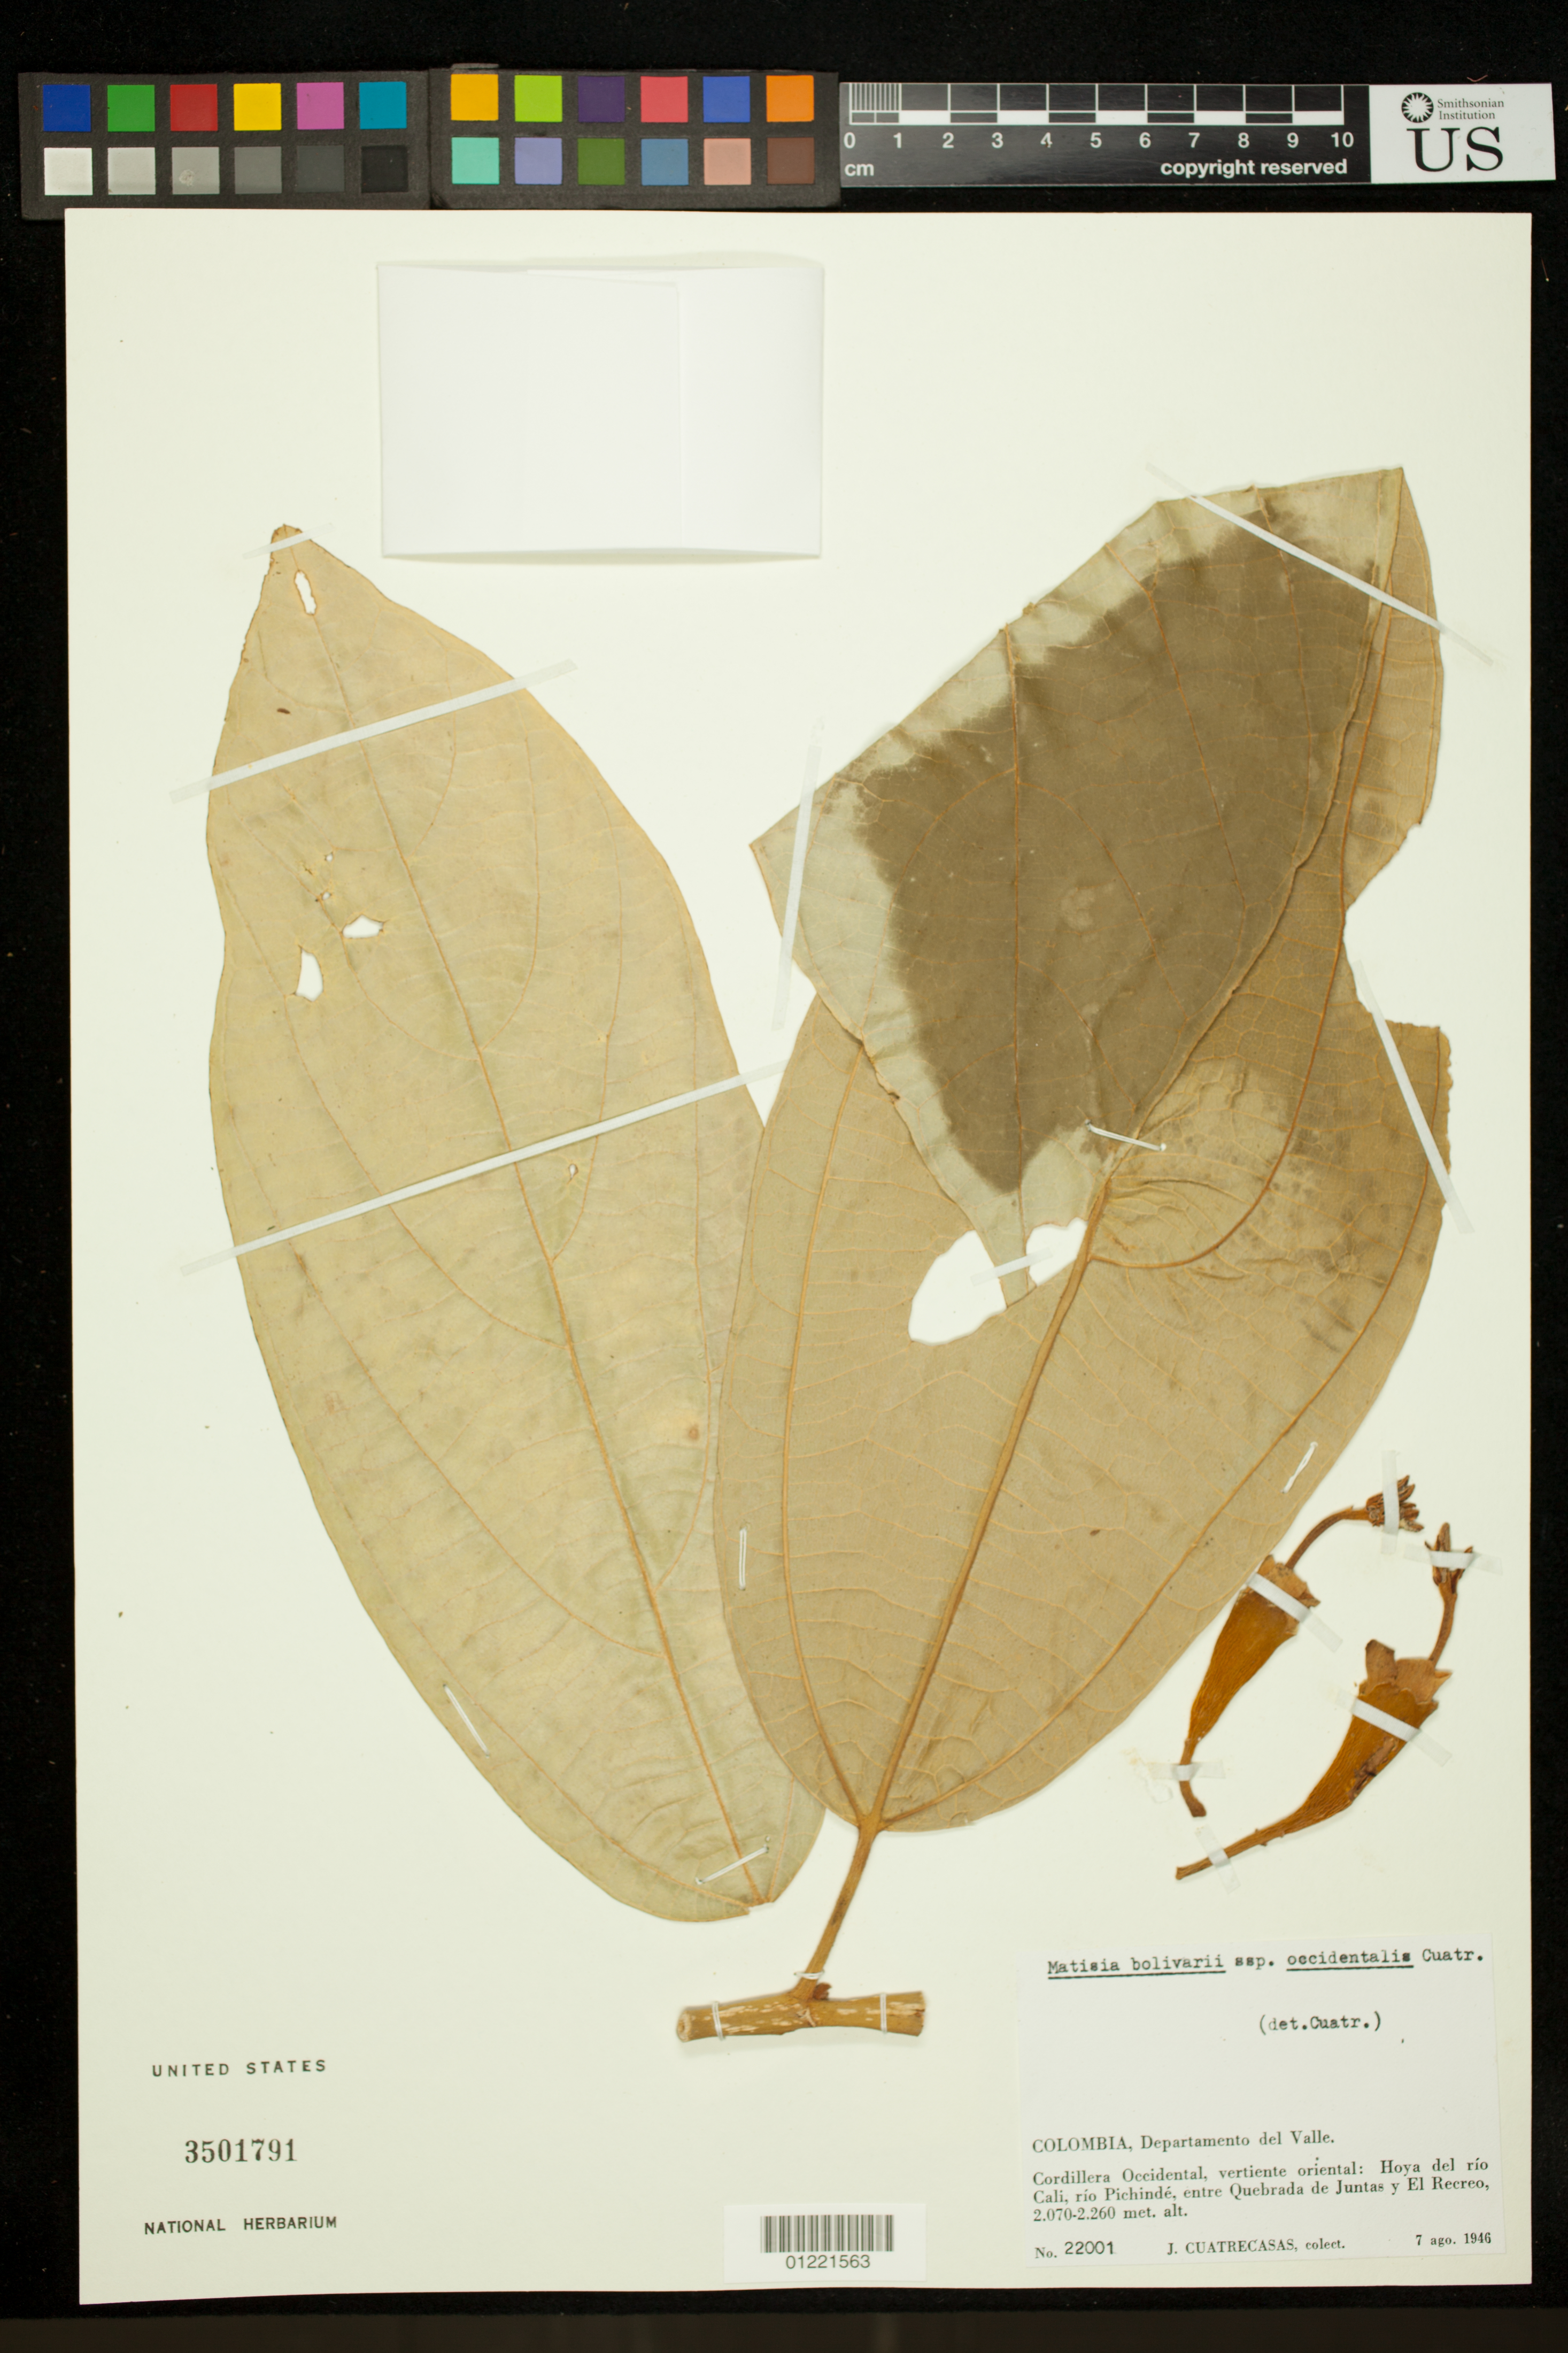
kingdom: Plantae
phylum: Tracheophyta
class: Magnoliopsida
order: Malvales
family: Malvaceae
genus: Matisia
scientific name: Matisia bolivarii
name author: Cuatrec.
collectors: J. Cuatrecasas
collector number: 22001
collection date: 1946-08-07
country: Colombia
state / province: Valle del Cauca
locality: Departamento del Valle. Cordillera Occidental, vertiente oriental: Hoya del rio Cali, rio Pichinde, entre Quebrada de Juntas y El Recreo.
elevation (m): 2070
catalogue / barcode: US 3501791